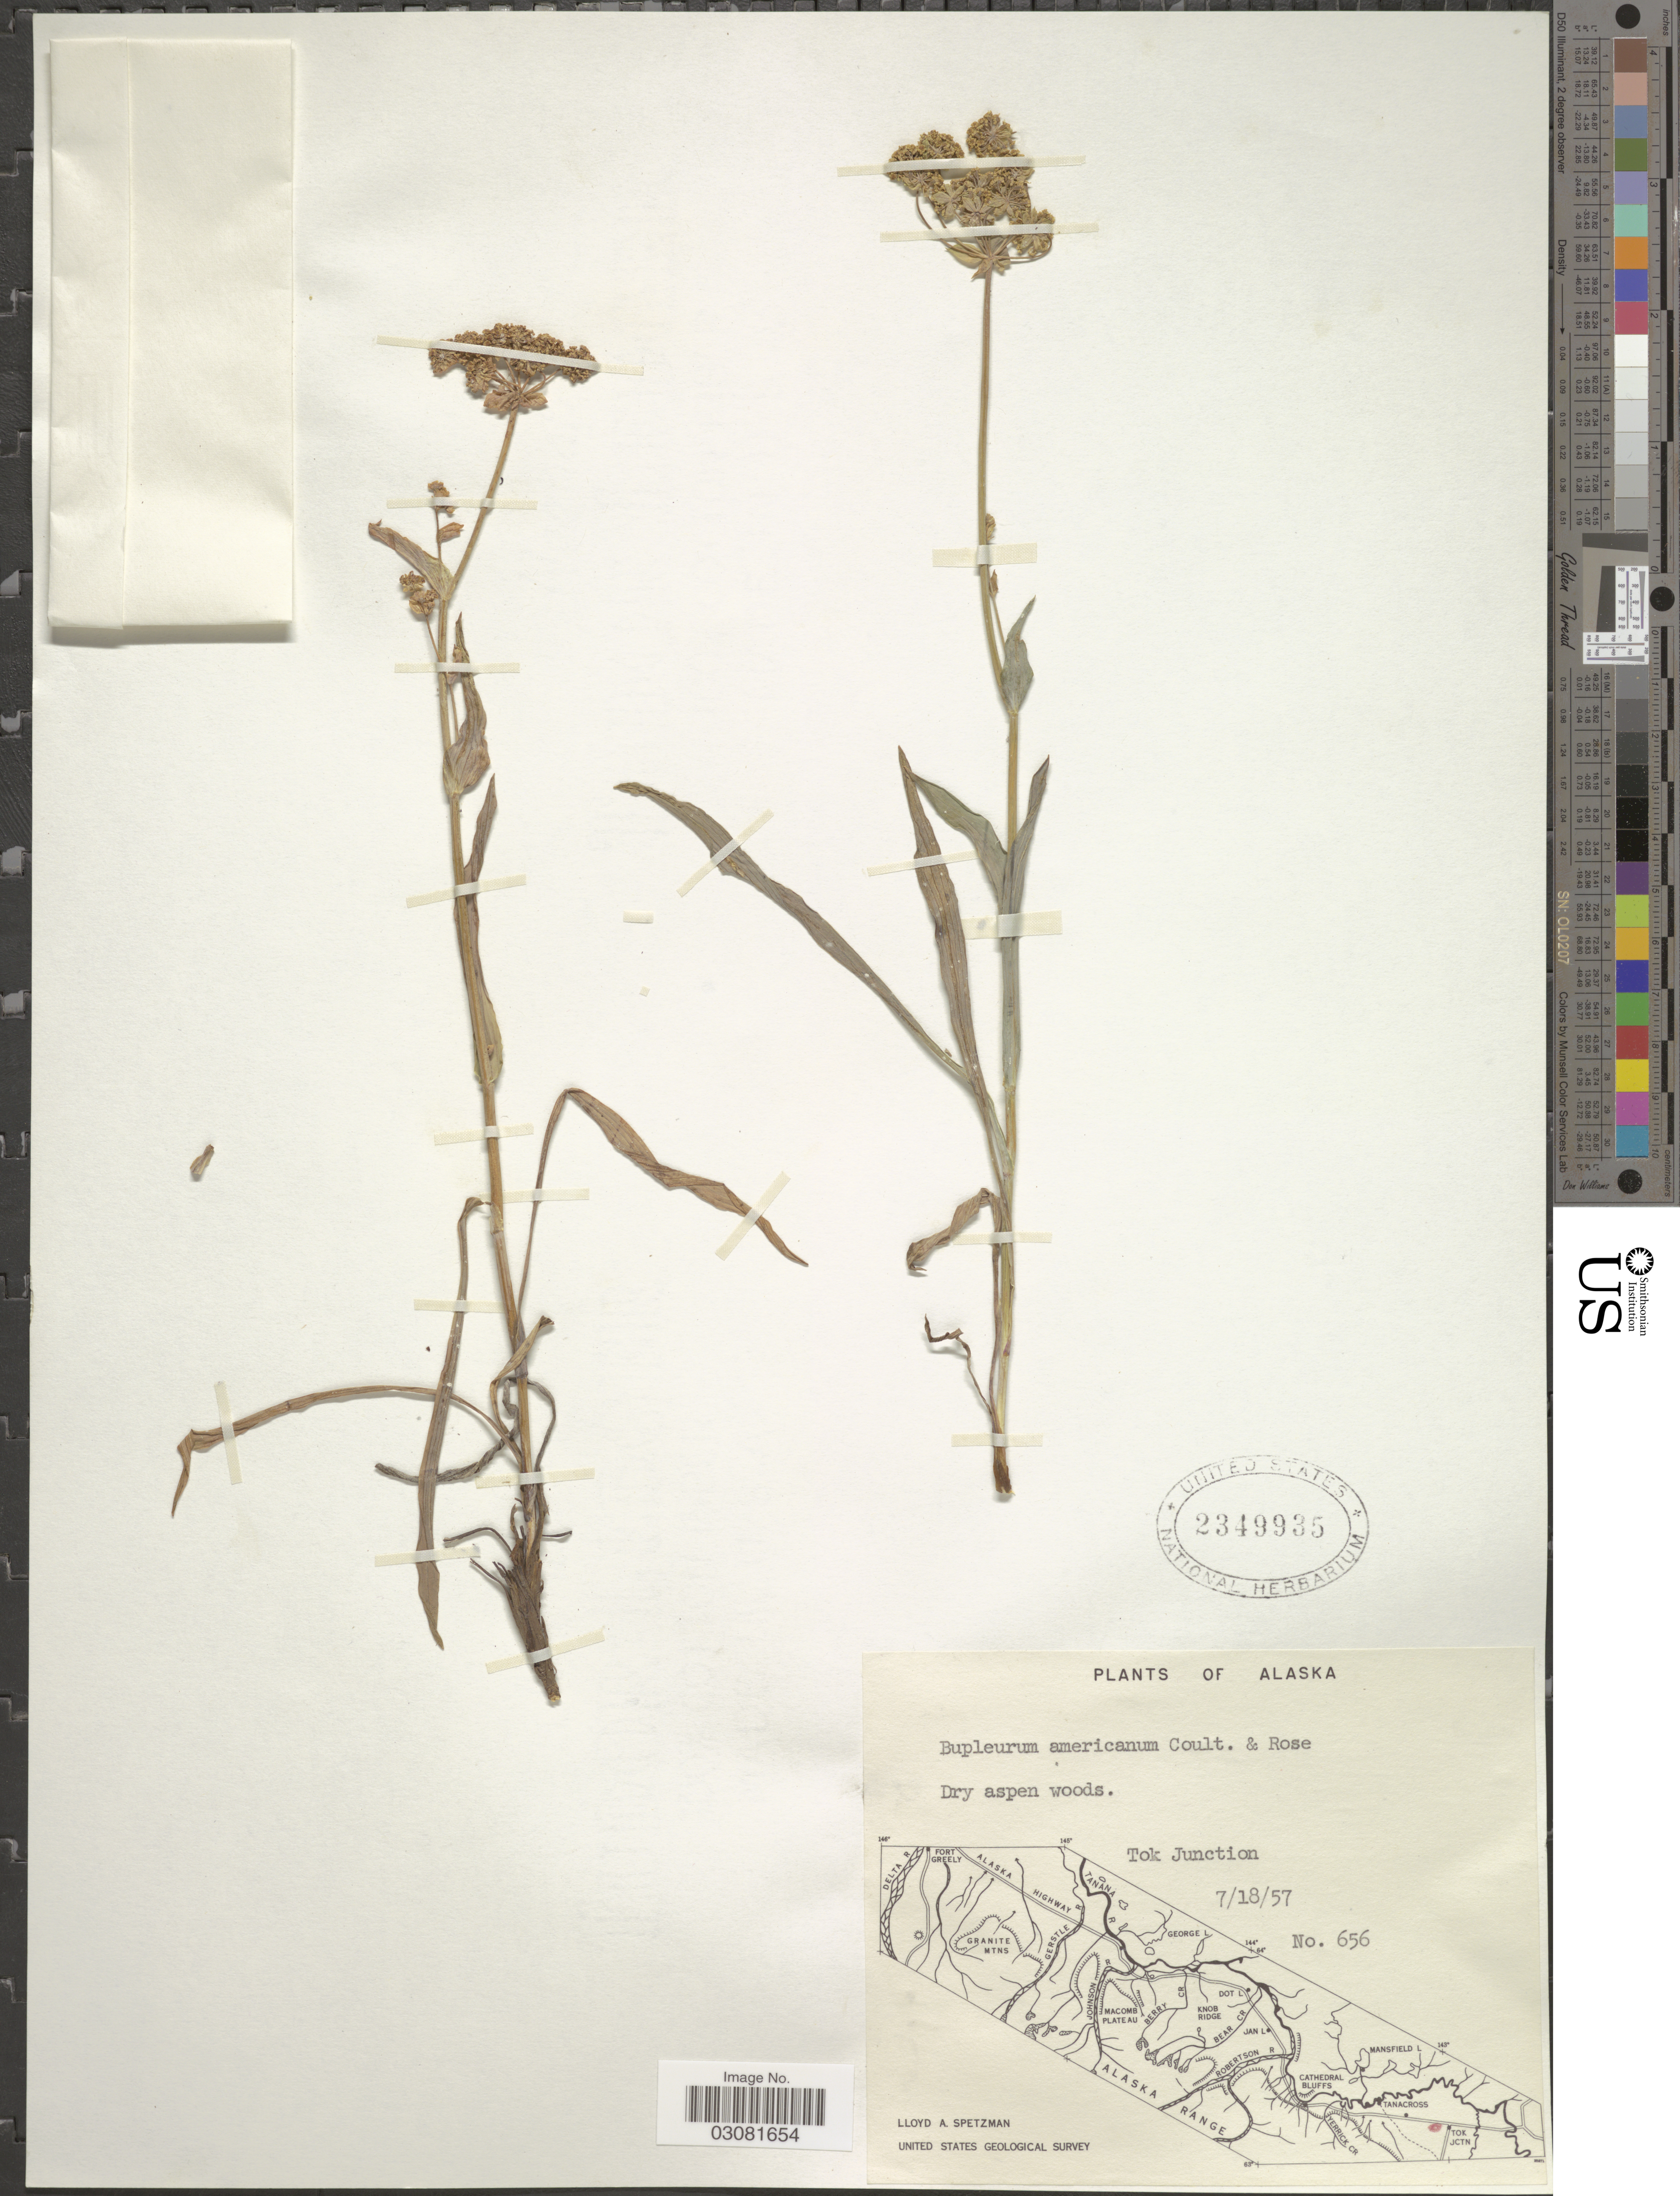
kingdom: Plantae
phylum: Tracheophyta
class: Magnoliopsida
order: Apiales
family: Apiaceae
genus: Bupleurum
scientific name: Bupleurum americanum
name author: J.M. Coult. & Rose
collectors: L. Spetzman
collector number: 656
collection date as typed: Transcribed d/m/y: 18/7/57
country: United States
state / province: Alaska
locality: Tok Junction.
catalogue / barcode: US 2349935